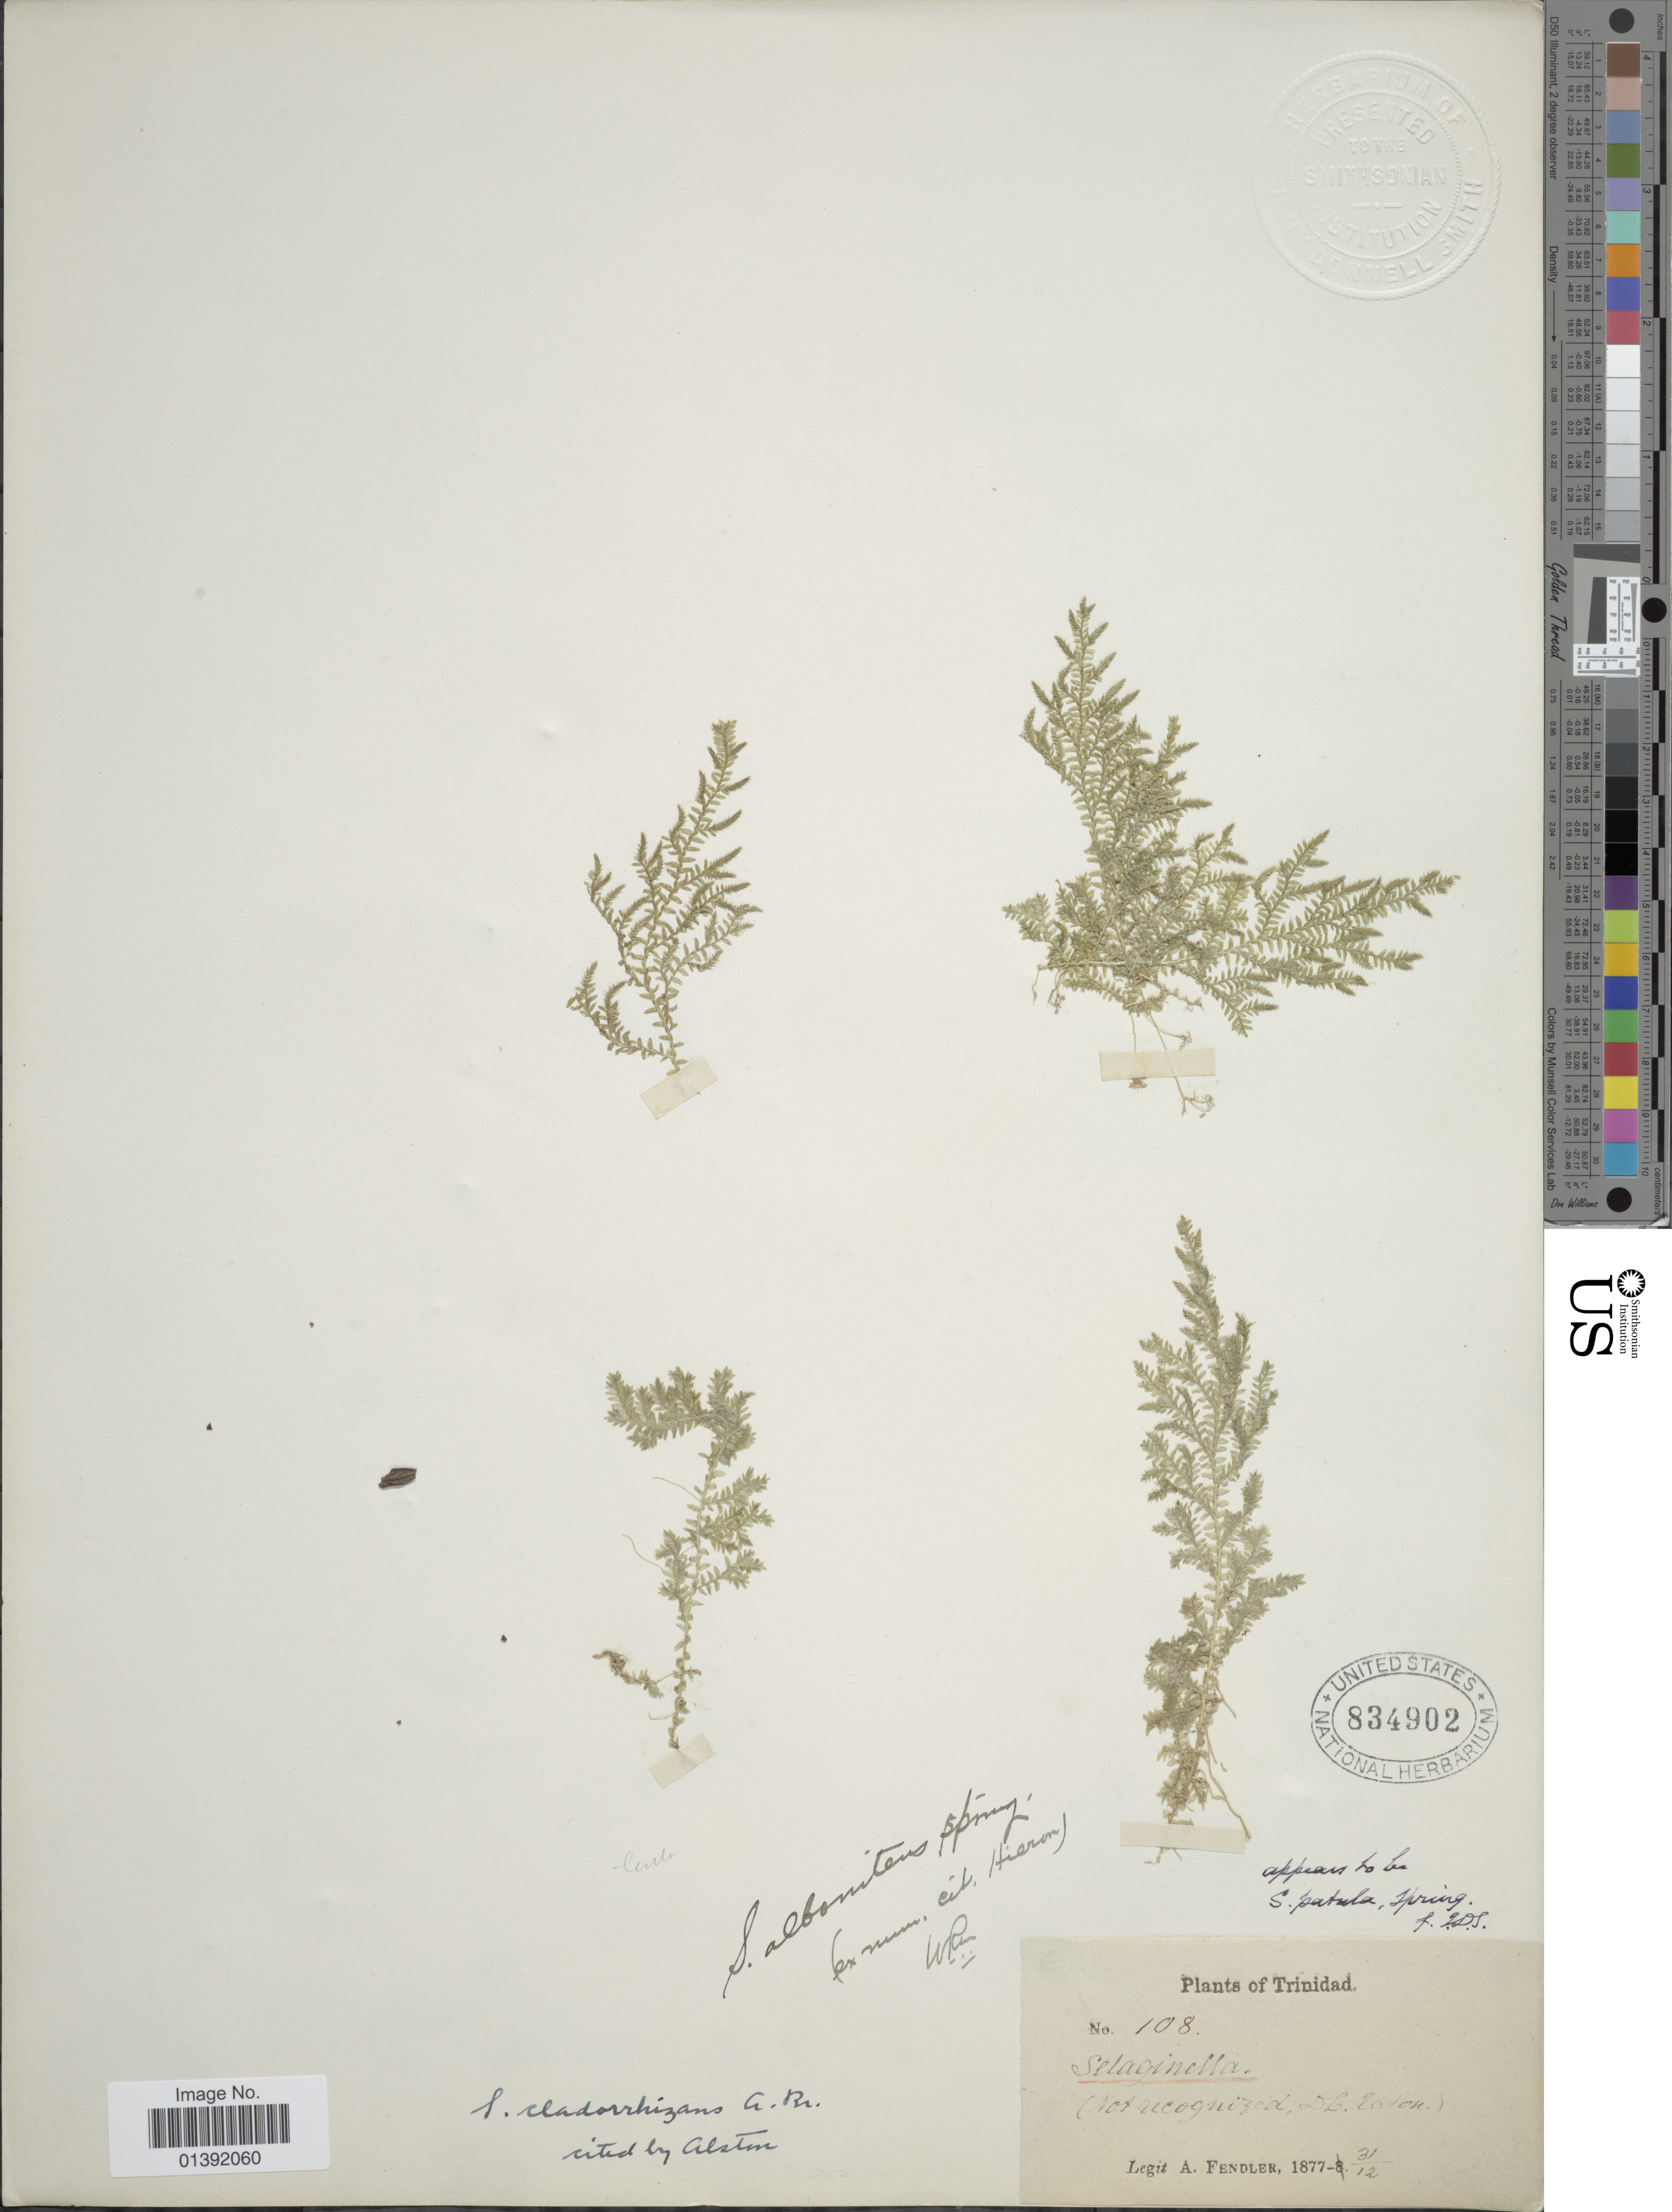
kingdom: Plantae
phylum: Tracheophyta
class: Lycopodiopsida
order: Selaginellales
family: Selaginellaceae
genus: Selaginella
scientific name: Selaginella tenella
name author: (P. Beauv.) Spring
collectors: A. Fendler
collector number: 108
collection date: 1877-12-31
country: Trinidad and Tobago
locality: Trinidad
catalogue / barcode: US 834902